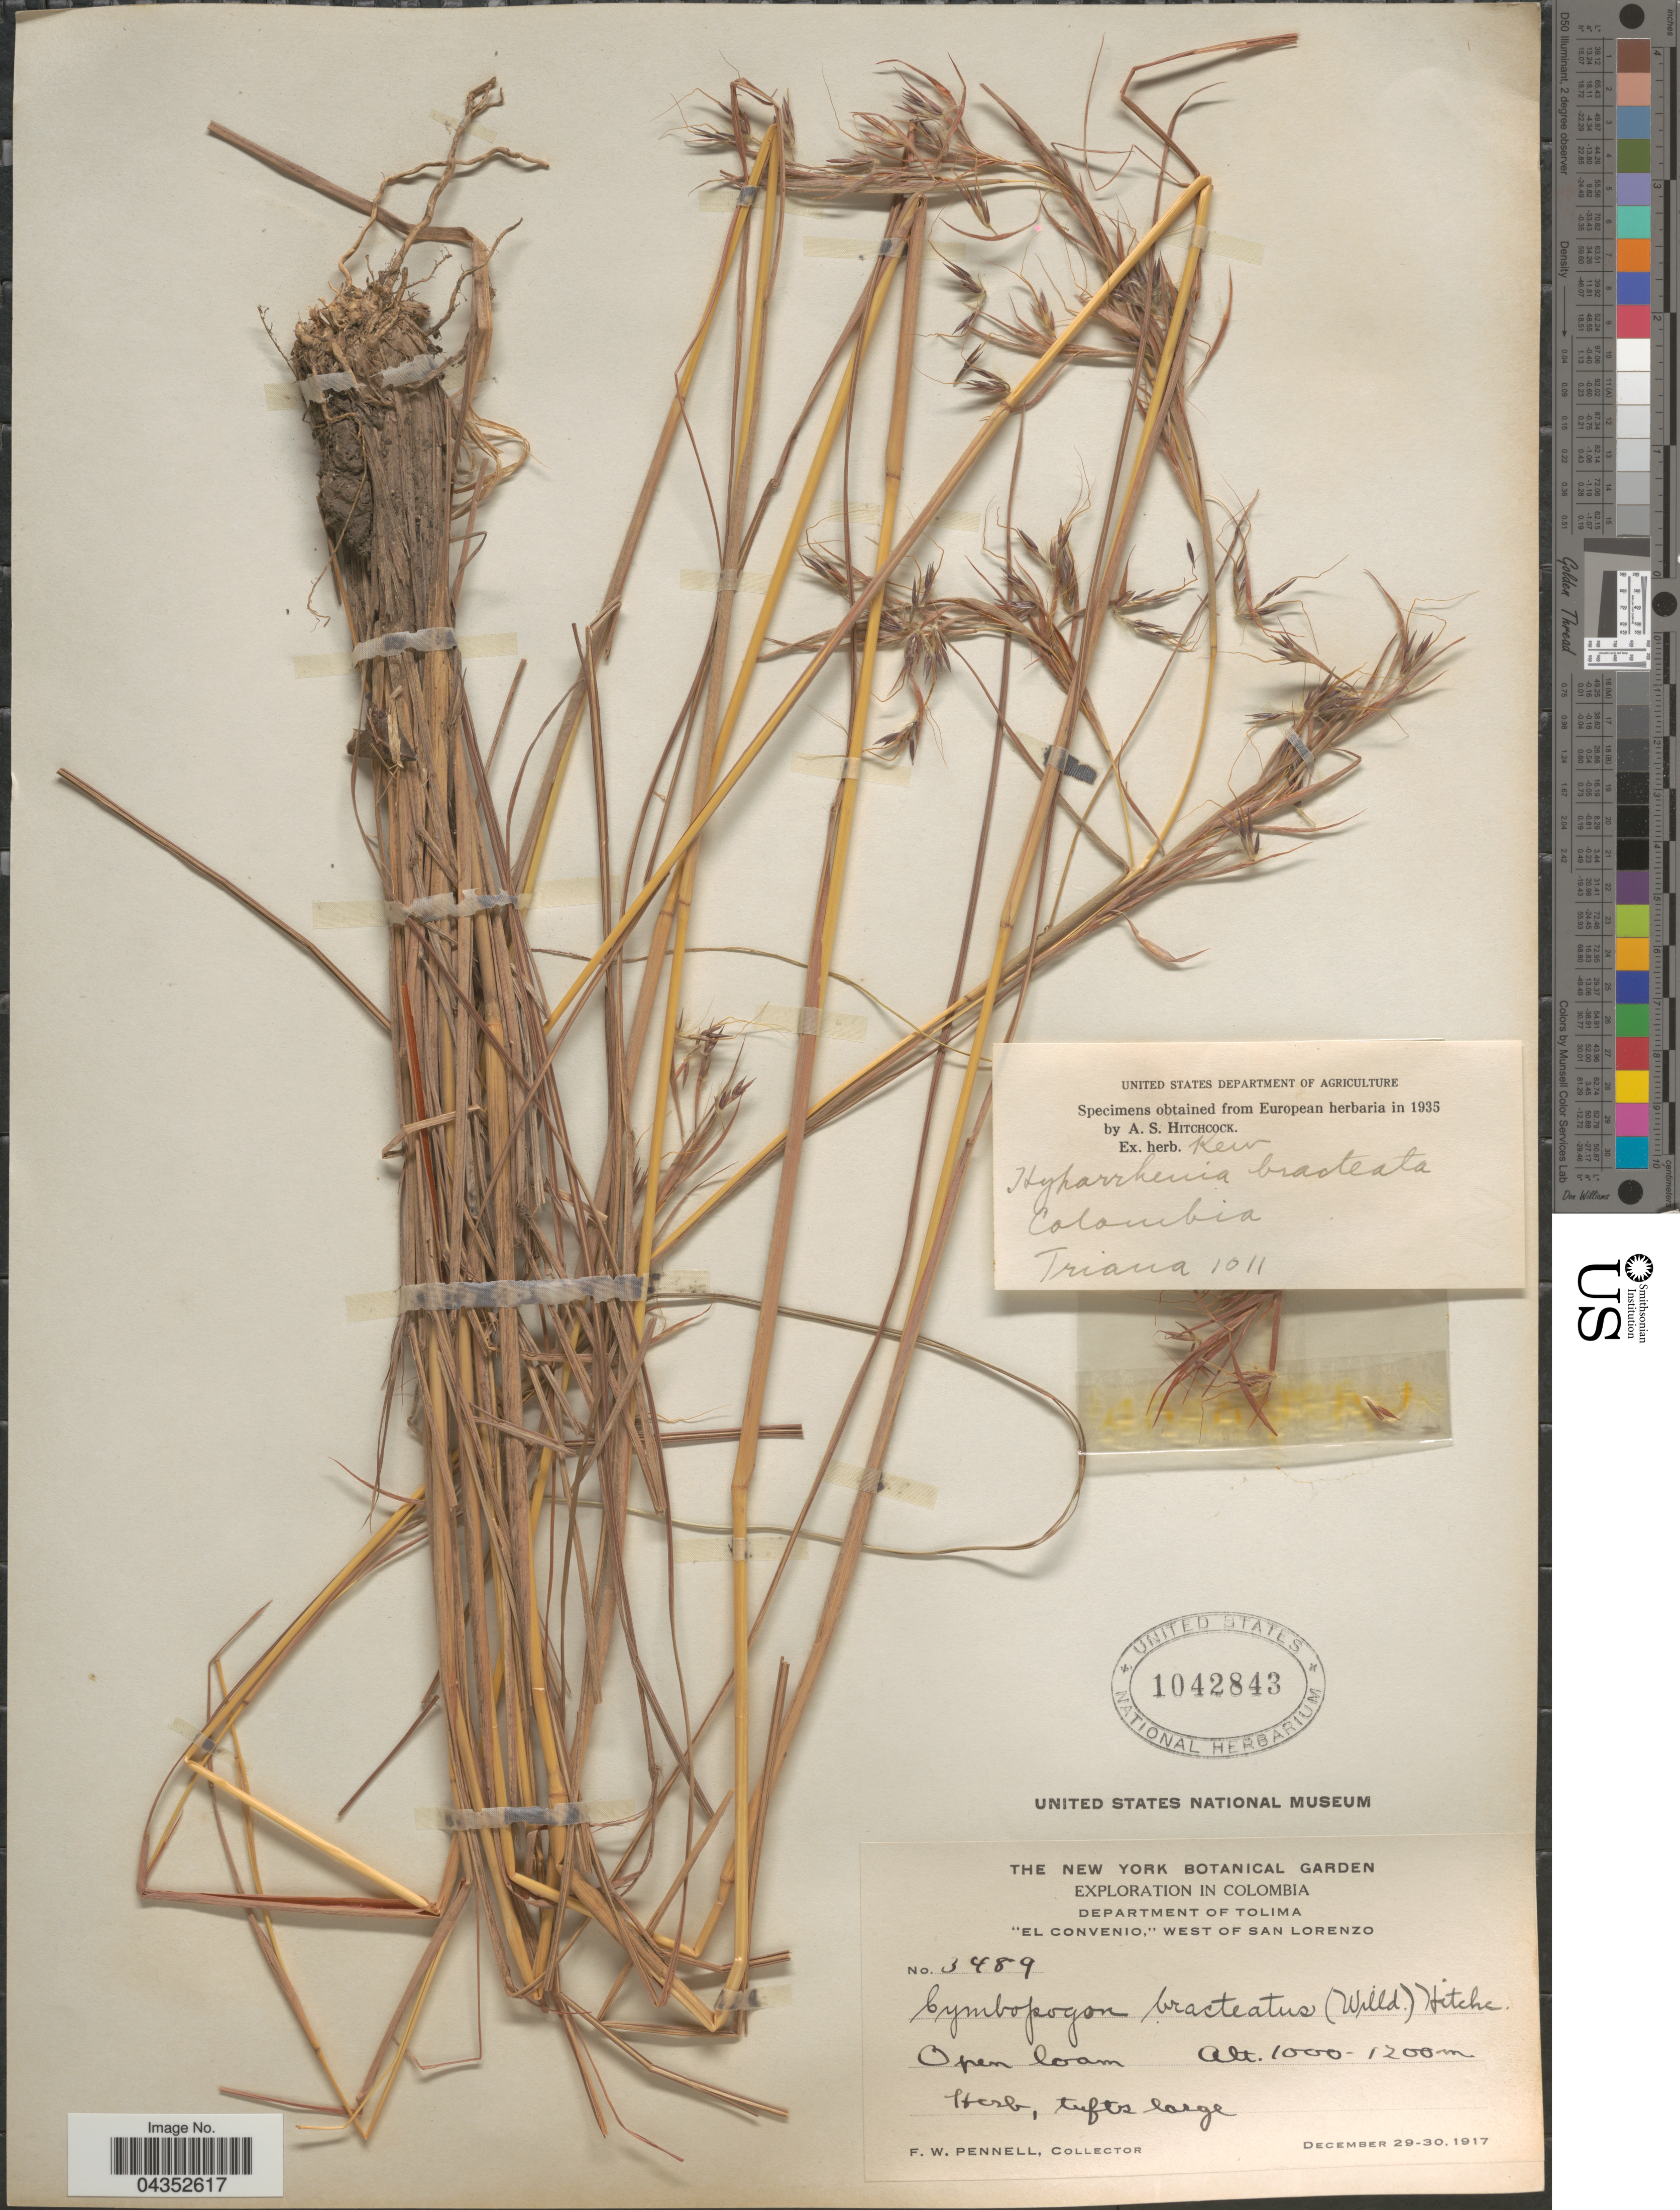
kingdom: Plantae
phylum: Tracheophyta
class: Liliopsida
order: Poales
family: Poaceae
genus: Hyparrhenia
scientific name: Hyparrhenia bracteata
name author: (Humb. & Bonpl.) Stapf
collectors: F. W. Pennell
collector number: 3489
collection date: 1917-12-29/1917-12-30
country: Colombia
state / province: Tolima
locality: Exploration in Colombia. Department of Tolima. "El Convenio," West of San Lorenzo. Open loam.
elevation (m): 1000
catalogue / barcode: US 1042843-2